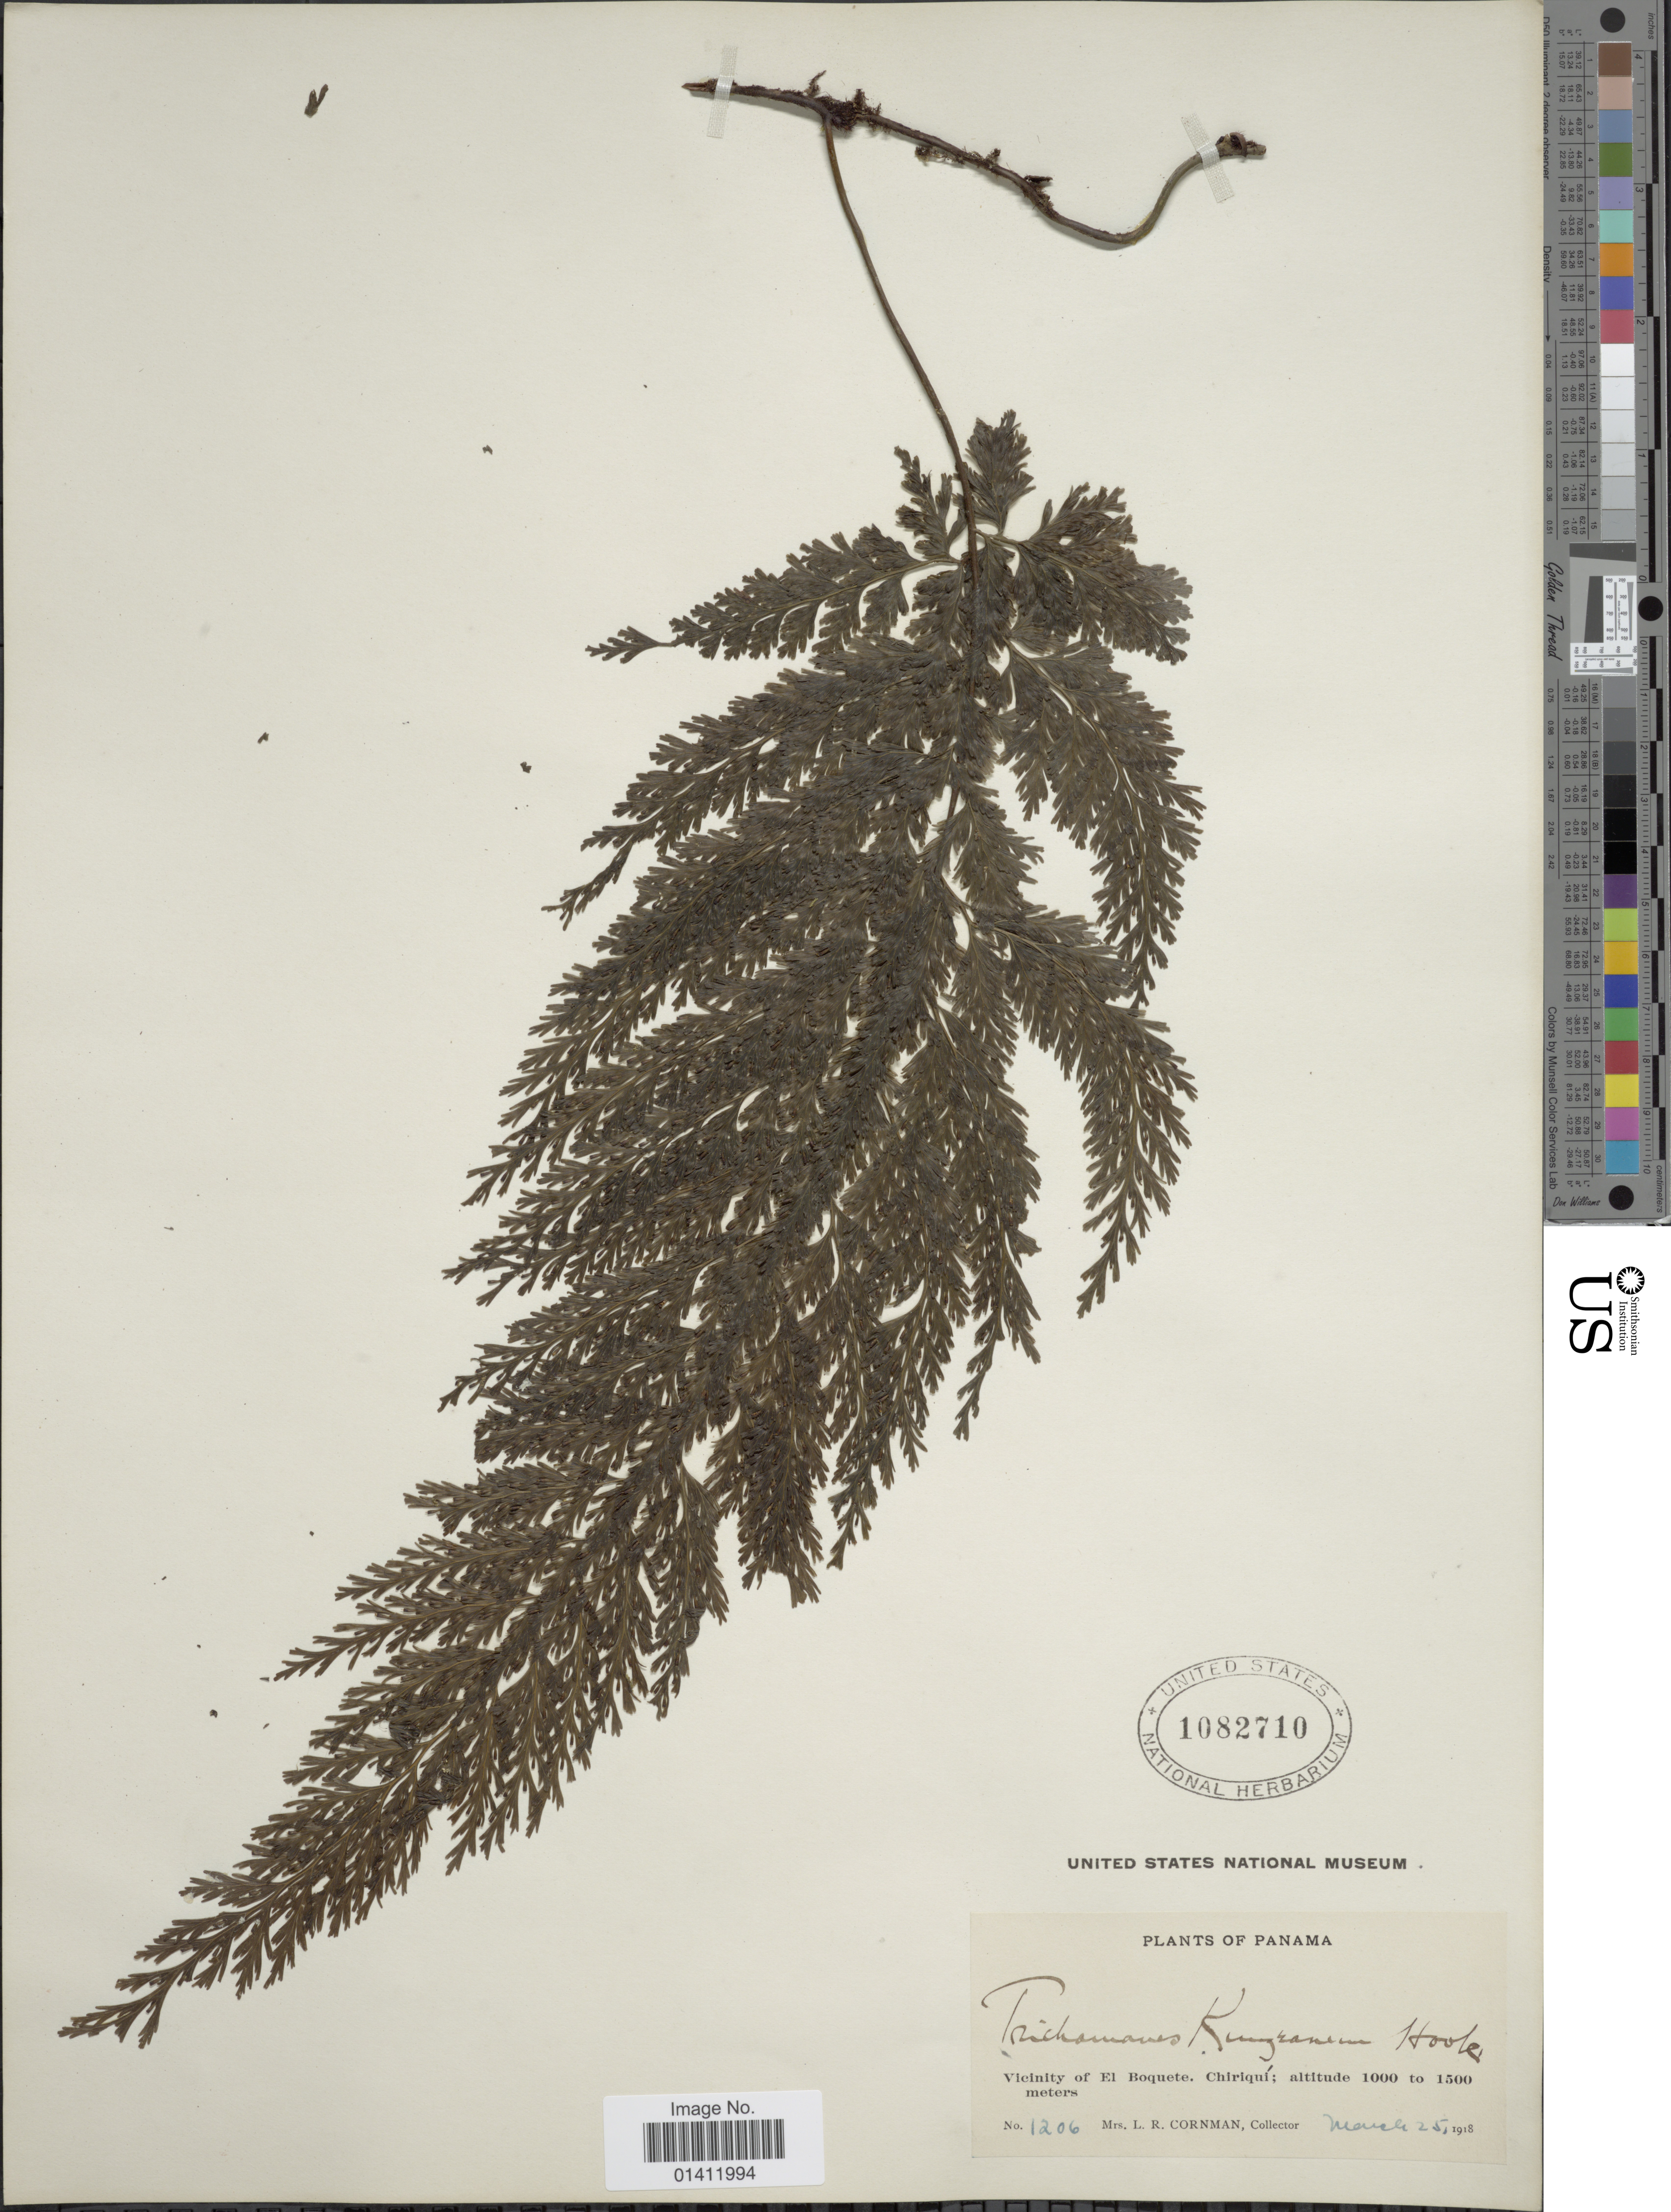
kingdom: Plantae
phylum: Tracheophyta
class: Polypodiopsida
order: Hymenophyllales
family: Hymenophyllaceae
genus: Vandenboschia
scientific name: Vandenboschia radicans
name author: (Sw.) Copel.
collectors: L. Cornman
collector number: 1206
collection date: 1918-03-25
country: Panama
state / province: Chiriqui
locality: Vicinity of El Boquete.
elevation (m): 1000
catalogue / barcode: US 1082710